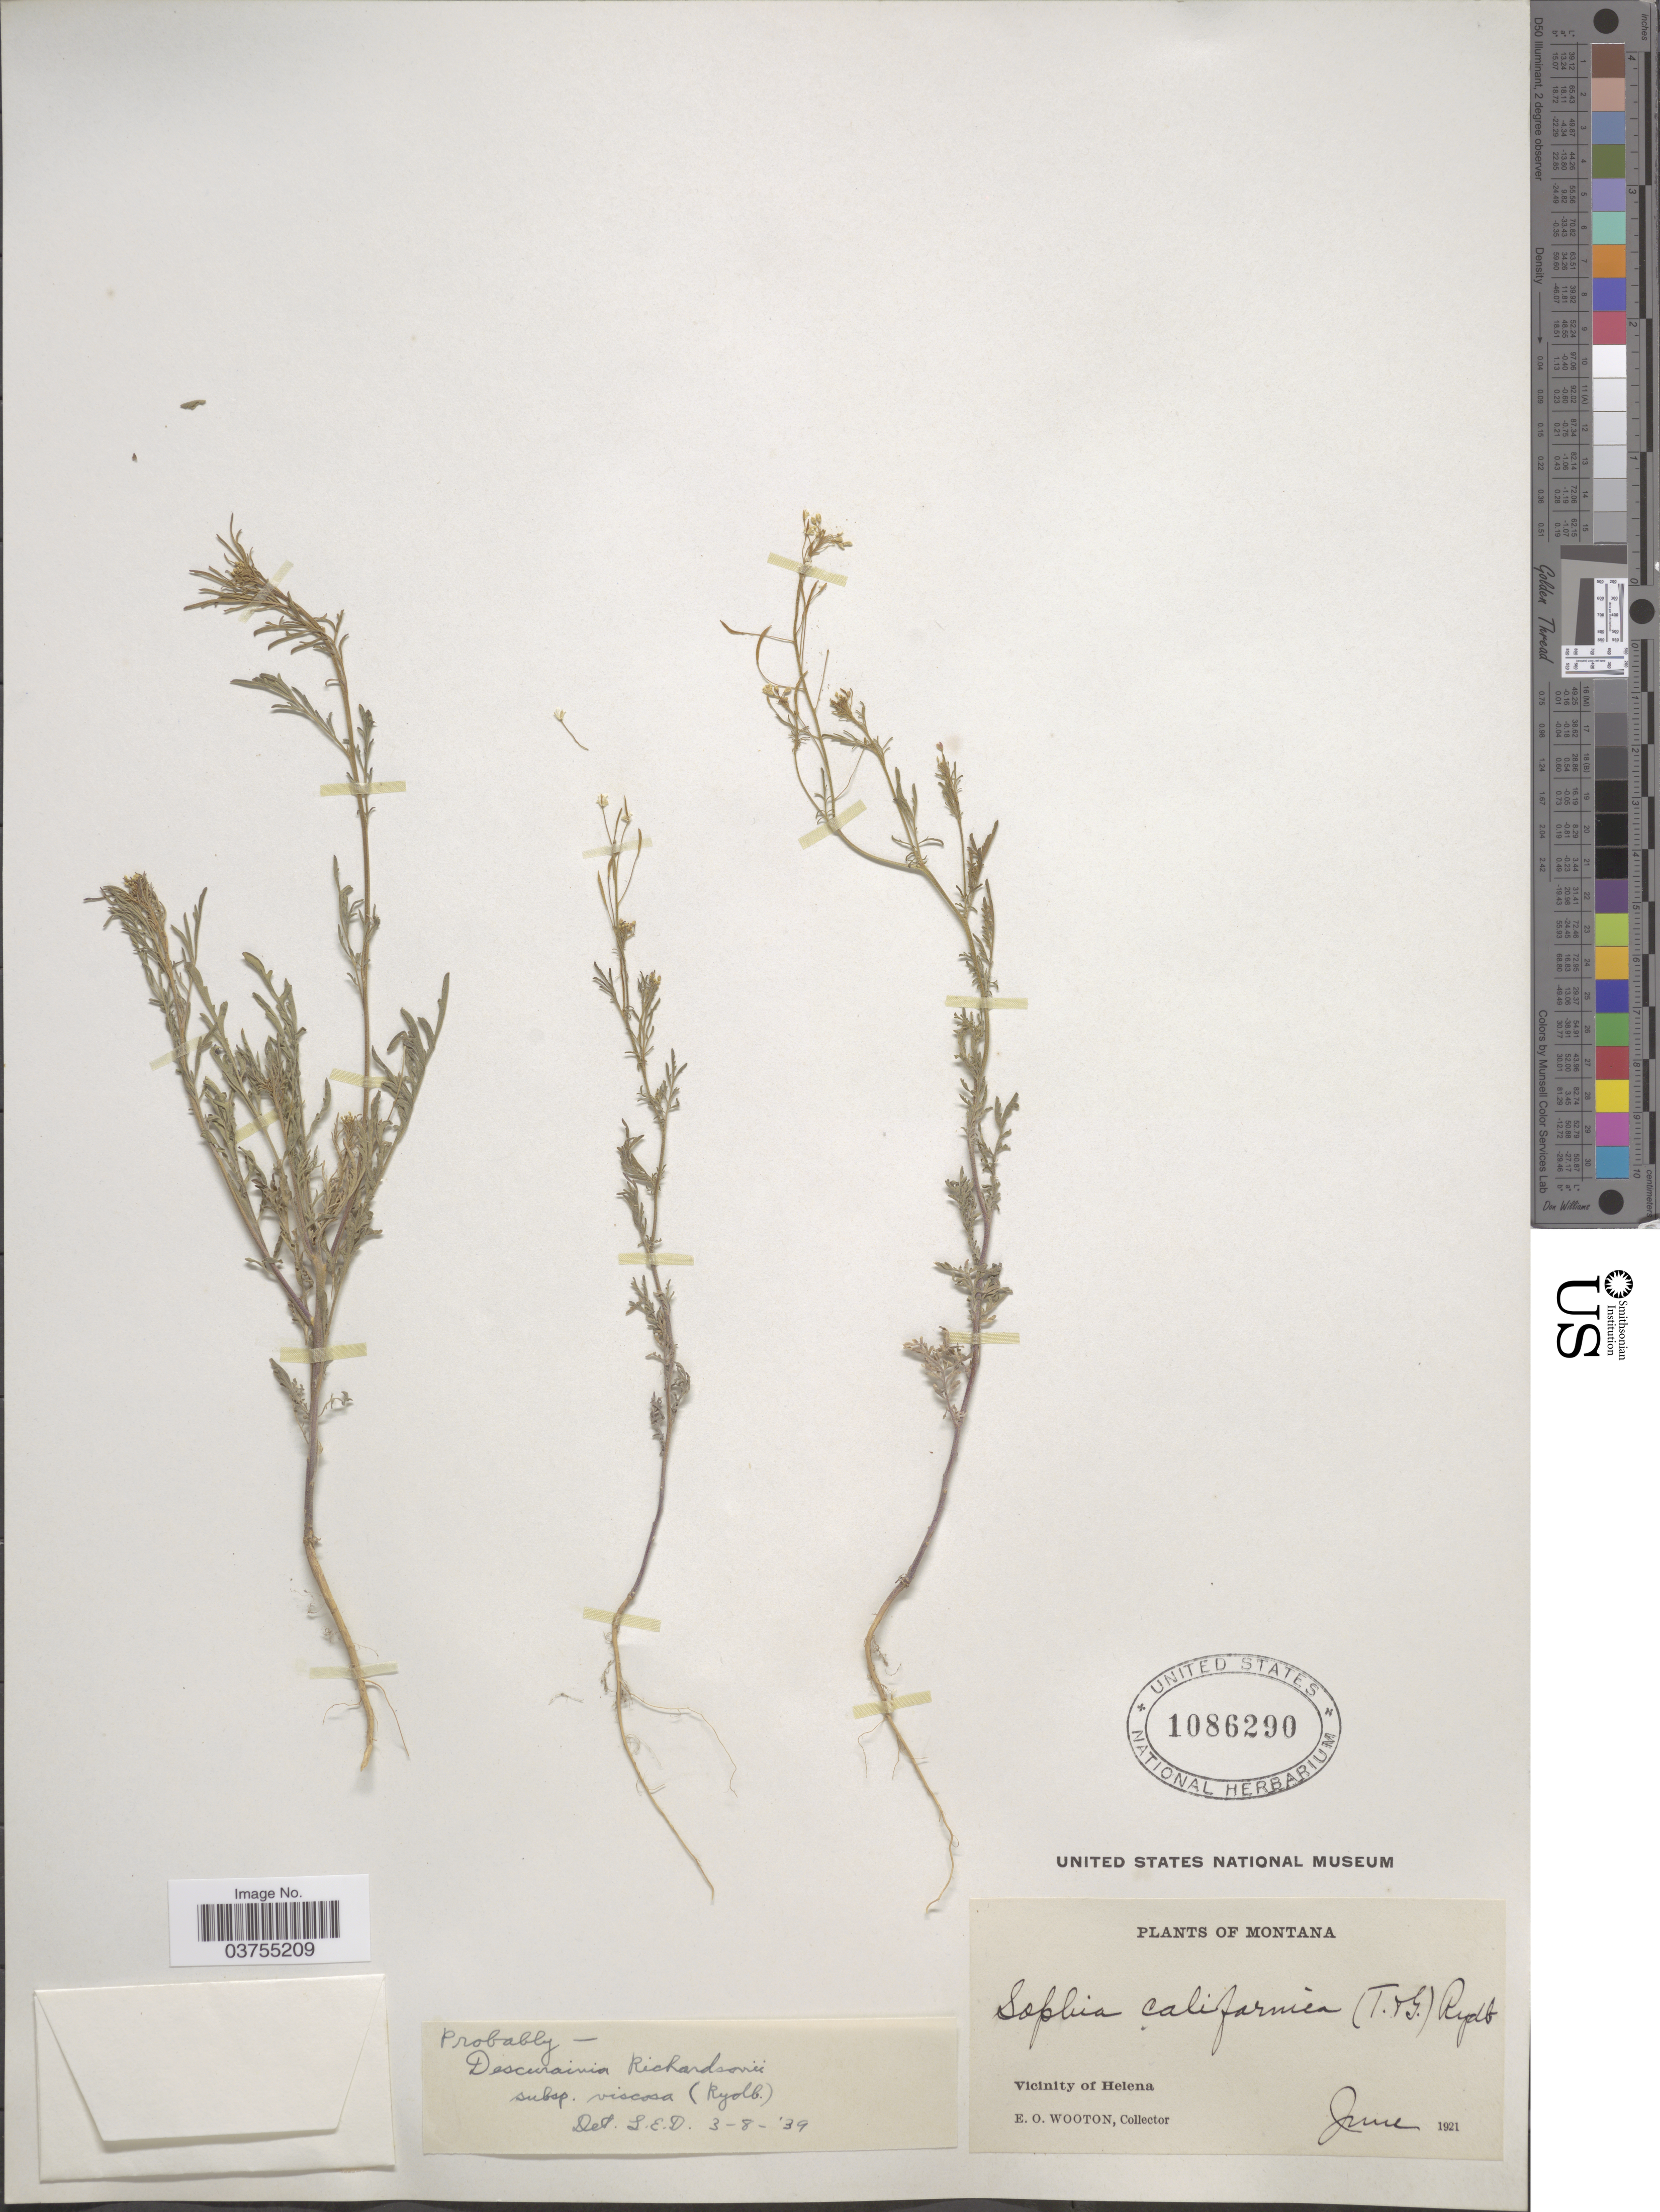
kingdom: Plantae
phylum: Tracheophyta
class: Magnoliopsida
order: Brassicales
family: Brassicaceae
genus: Descurainia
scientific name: Descurainia richardsonii subsp. viscosa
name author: (Rydb.) Detling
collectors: E. O. Wooton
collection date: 1921-06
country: United States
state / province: Montana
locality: Vicinity of Helena.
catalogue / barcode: US 1086290